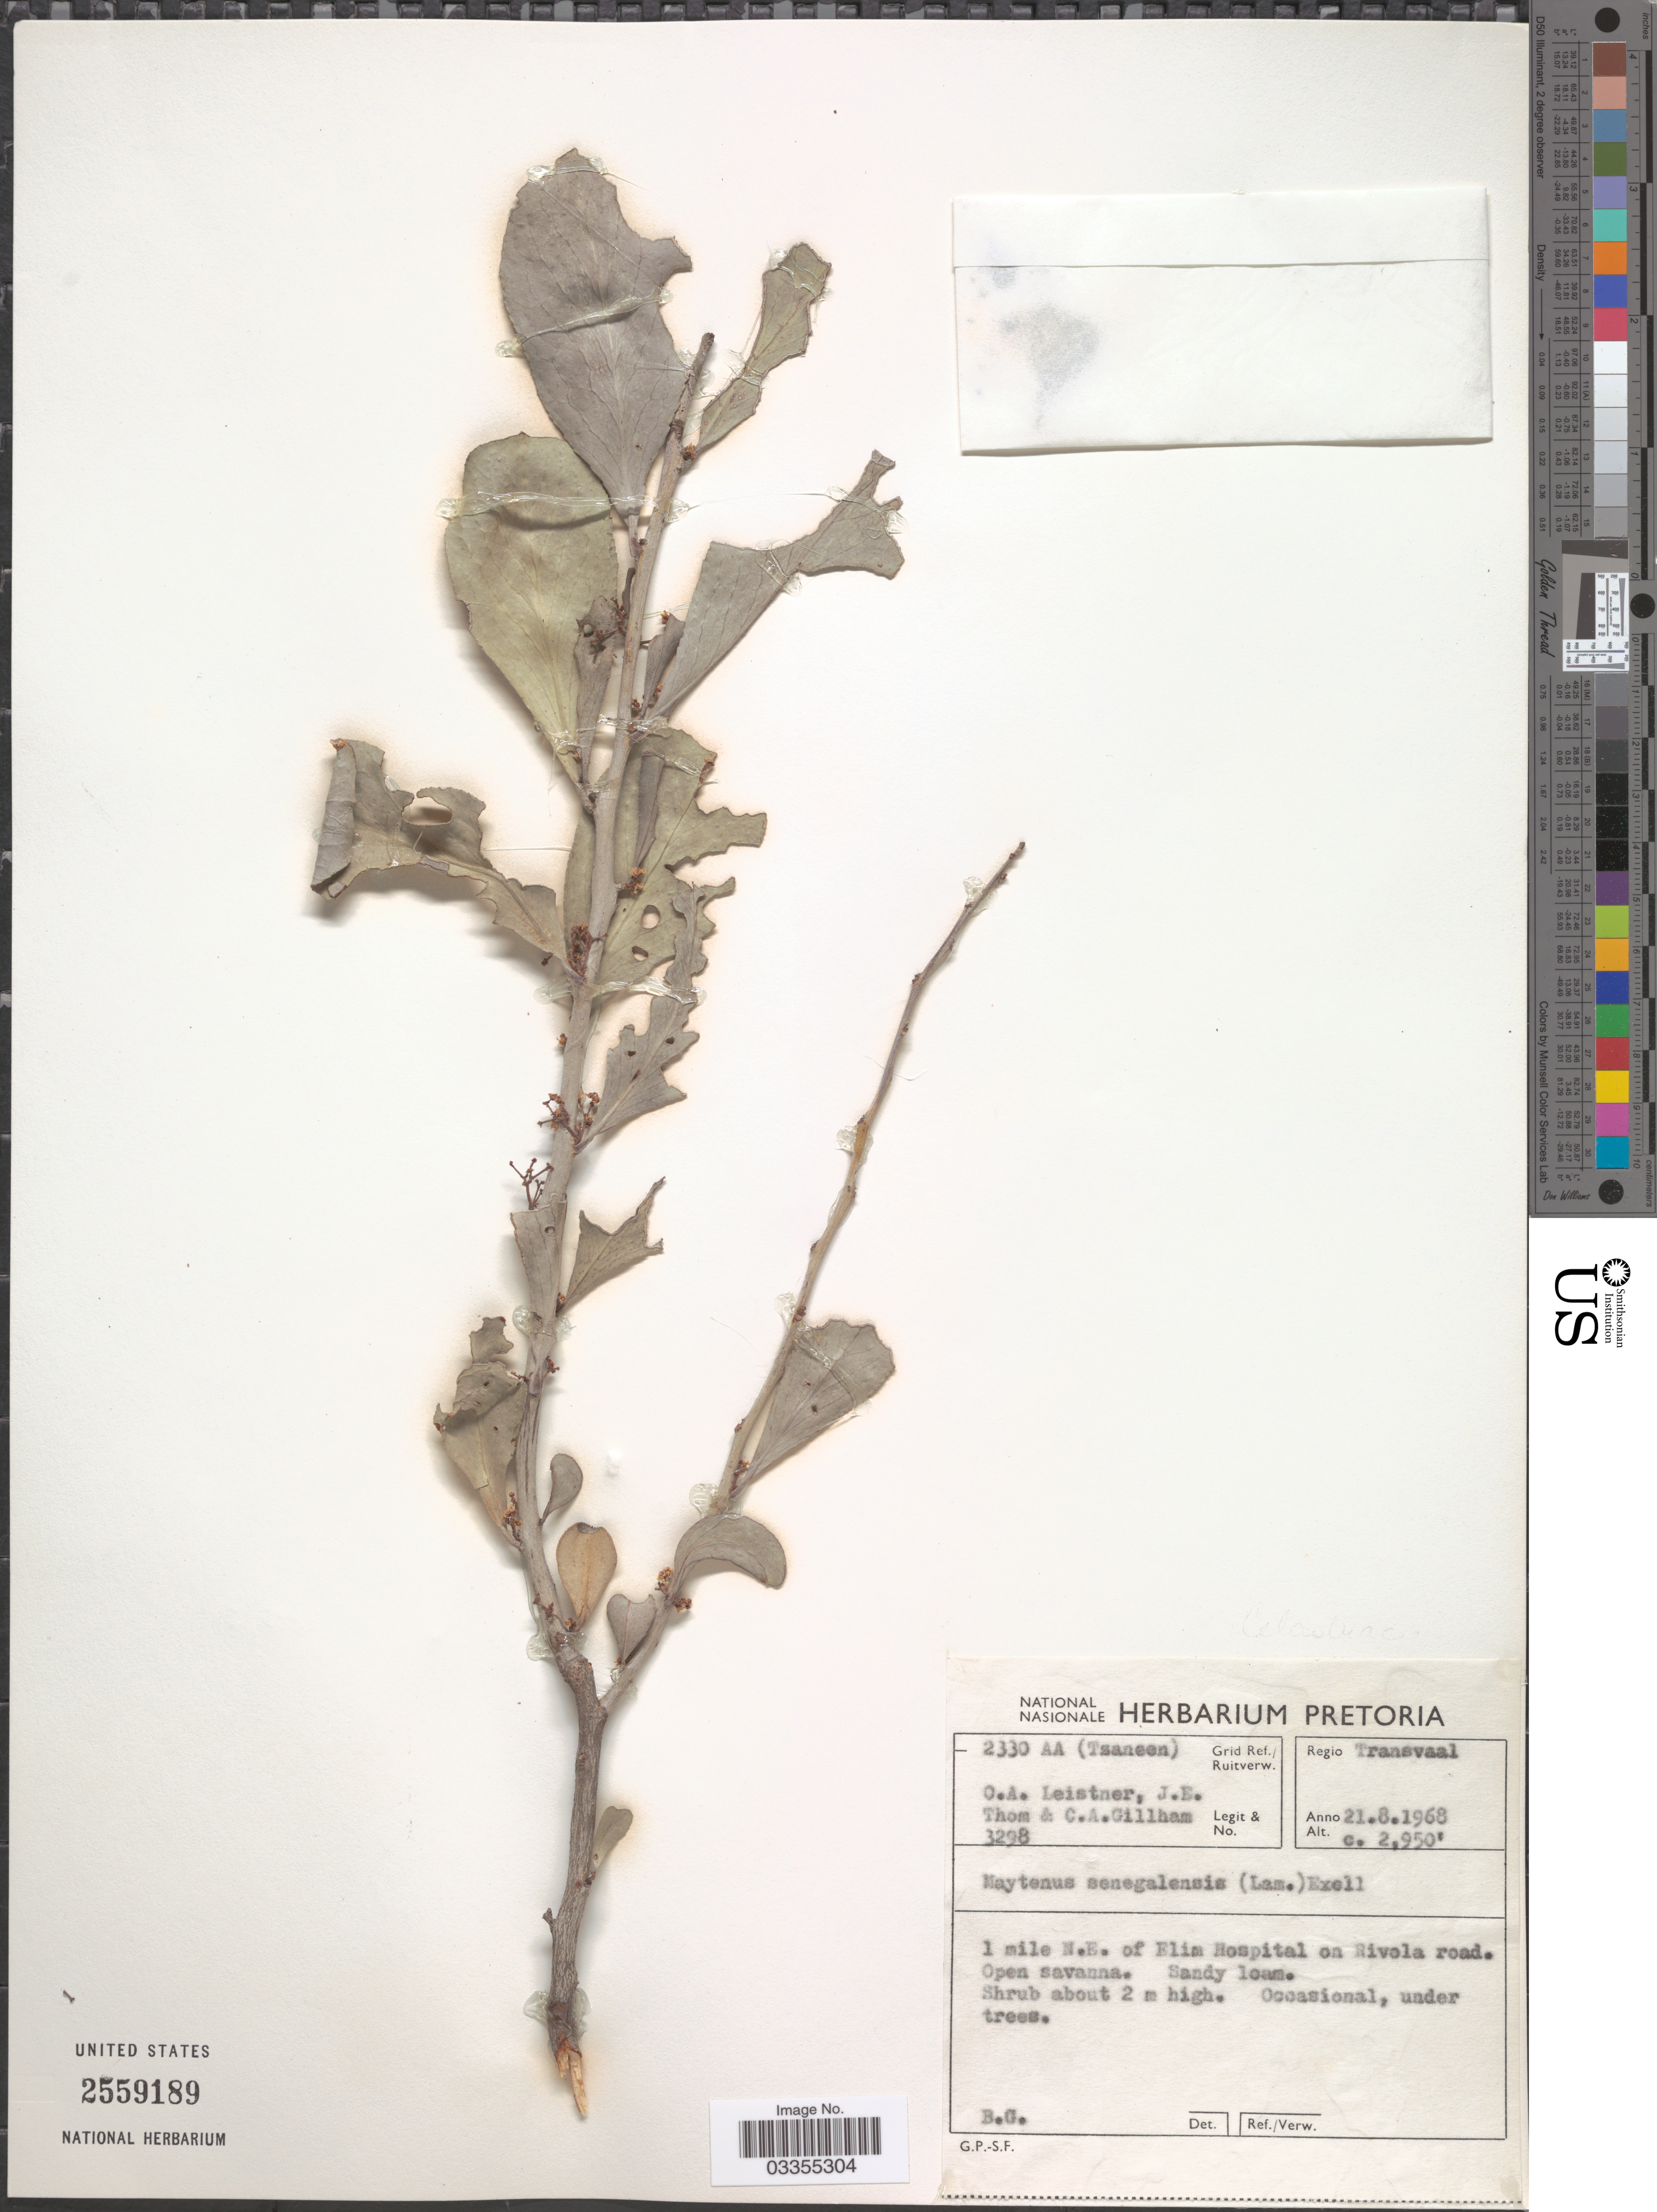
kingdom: Plantae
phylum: Tracheophyta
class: Magnoliopsida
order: Celastrales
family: Celastraceae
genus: Gymnosporia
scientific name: Gymnosporia senegalensis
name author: (Lam.) Loes.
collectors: O. A. Leistner, J. Thom & C. Gillham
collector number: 3298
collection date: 1968-08-21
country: South Africa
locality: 2330 AA (Tsaneen) Grid Ref. Regio Transvaal. 1 mile N.E. of Elia Hospital on Rivola road.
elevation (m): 899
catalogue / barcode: US 2559189